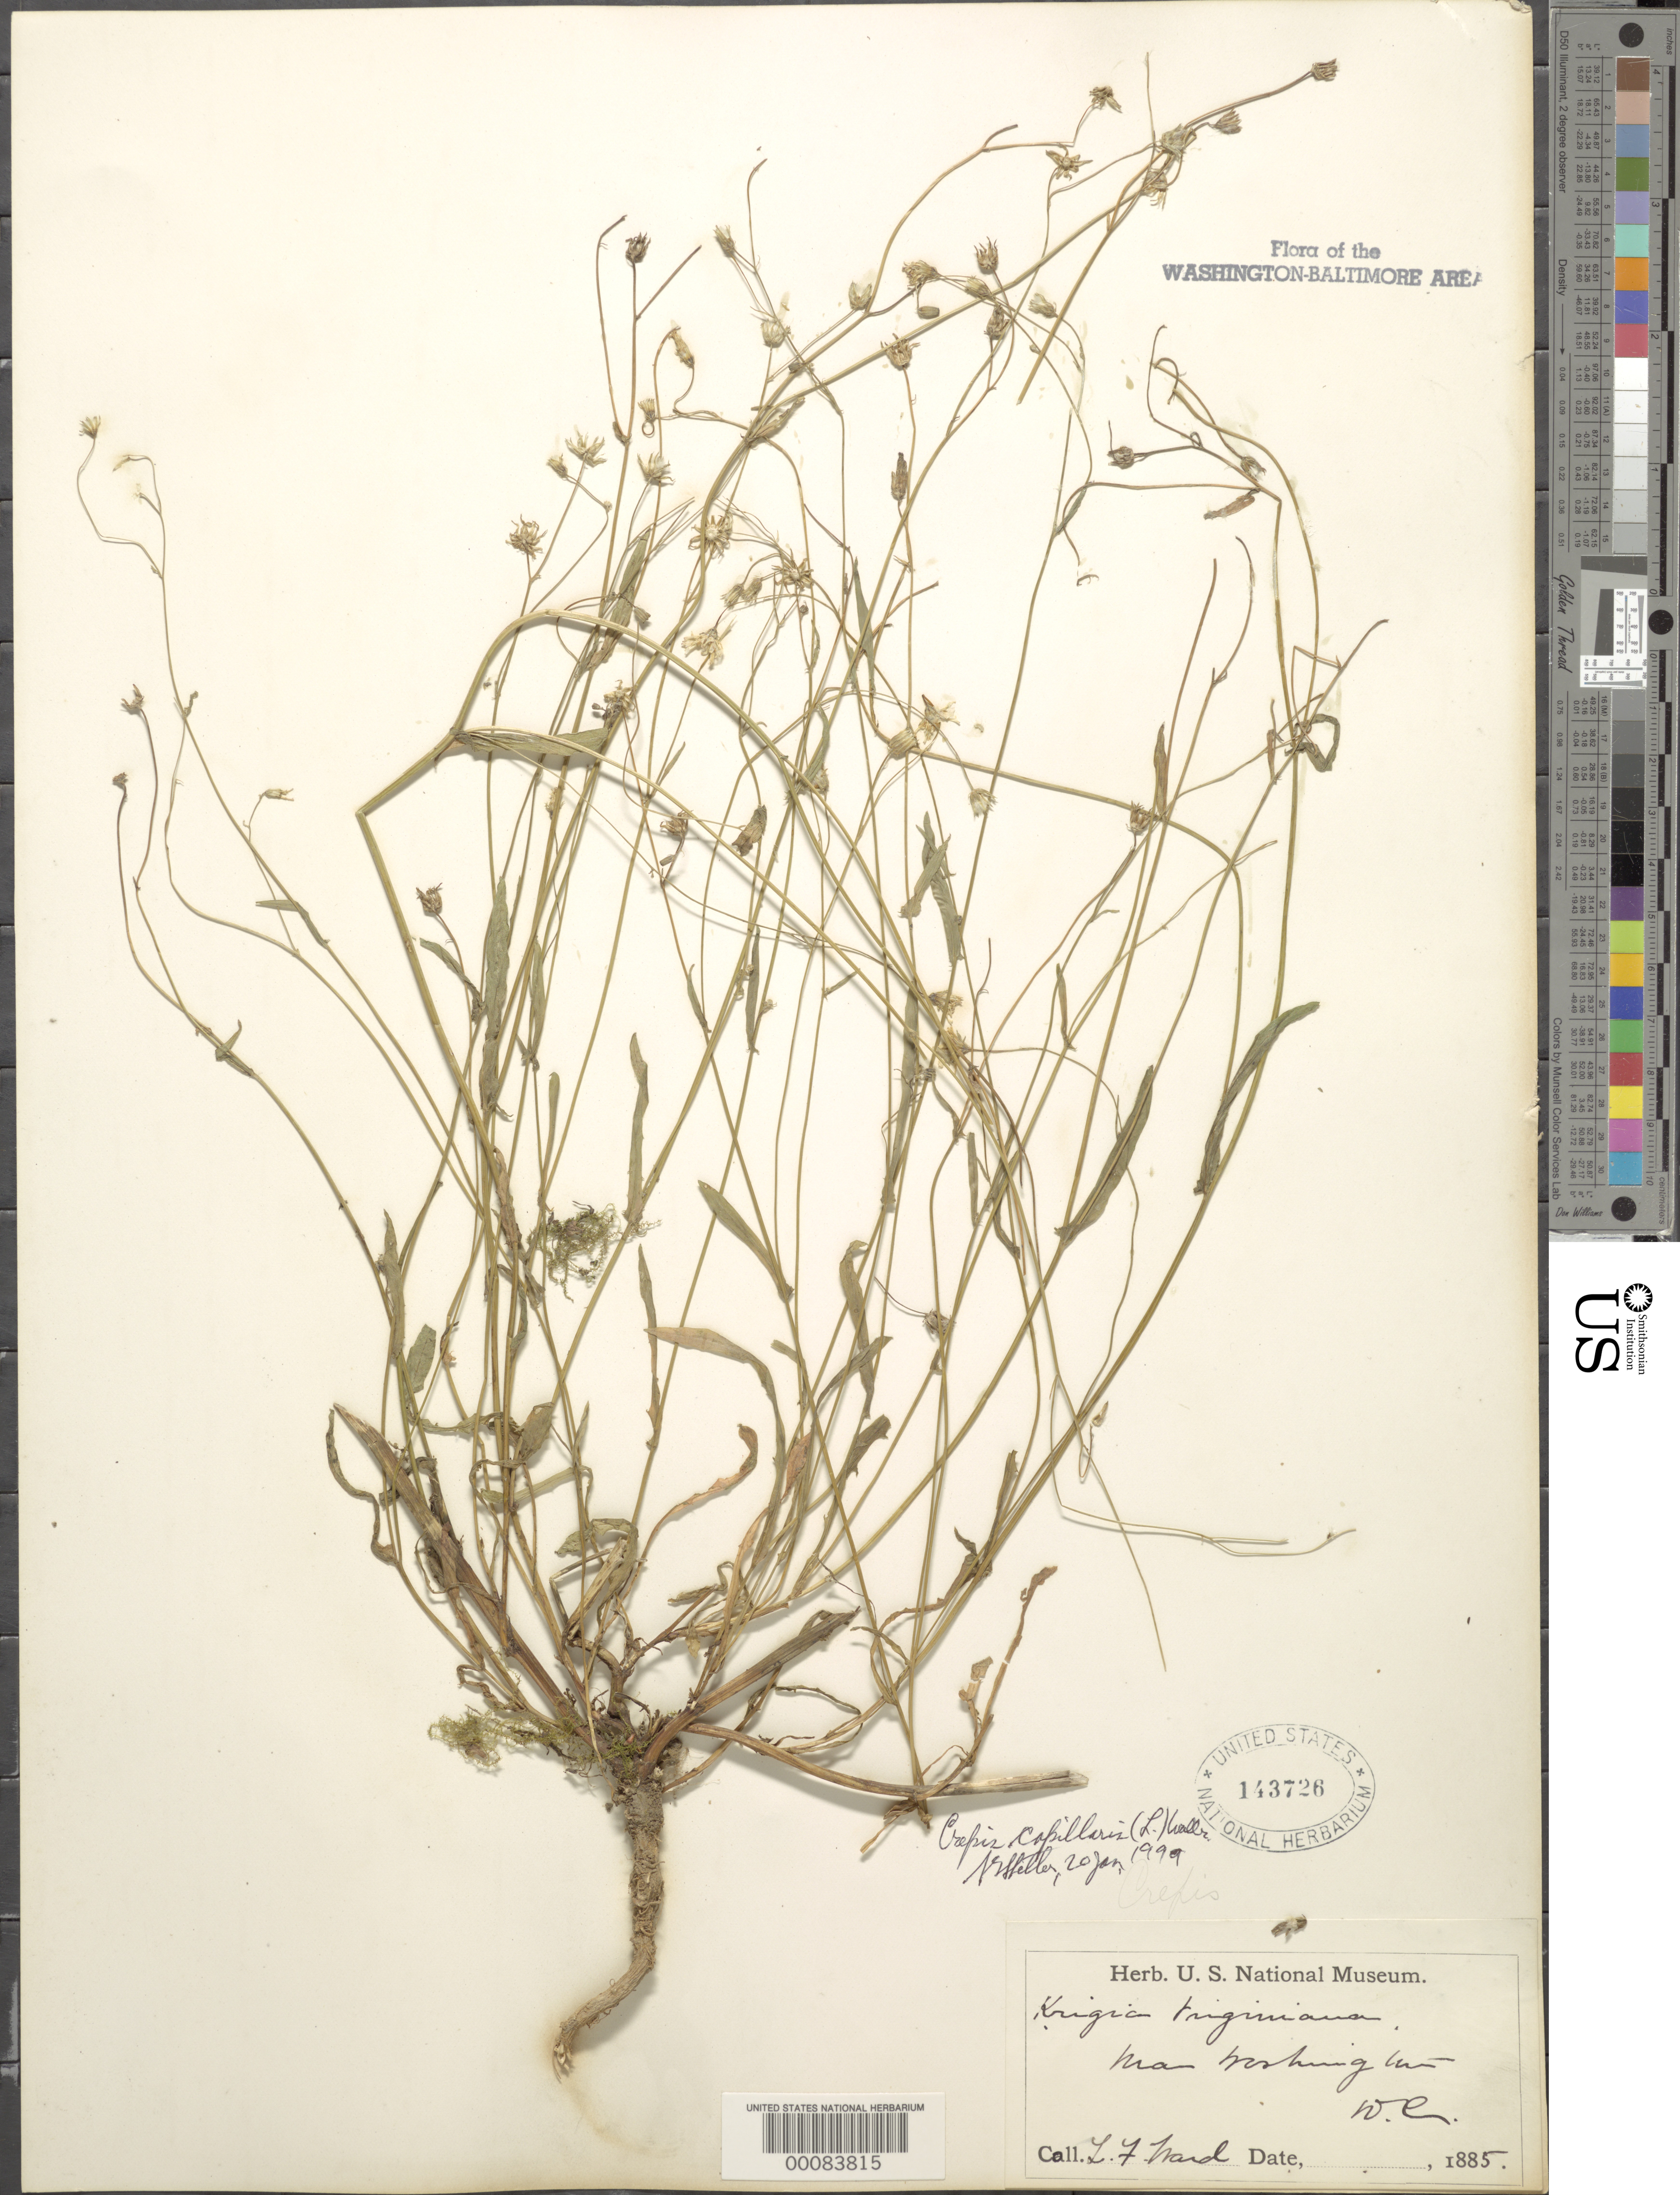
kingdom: Plantae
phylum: Tracheophyta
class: Magnoliopsida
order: Asterales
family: Asteraceae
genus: Crepis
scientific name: Crepis capillaris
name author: (L.) Wallr.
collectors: L. F. Ward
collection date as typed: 1885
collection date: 1885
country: United States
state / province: District of Columbia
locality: DC vicinity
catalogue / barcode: US 143726